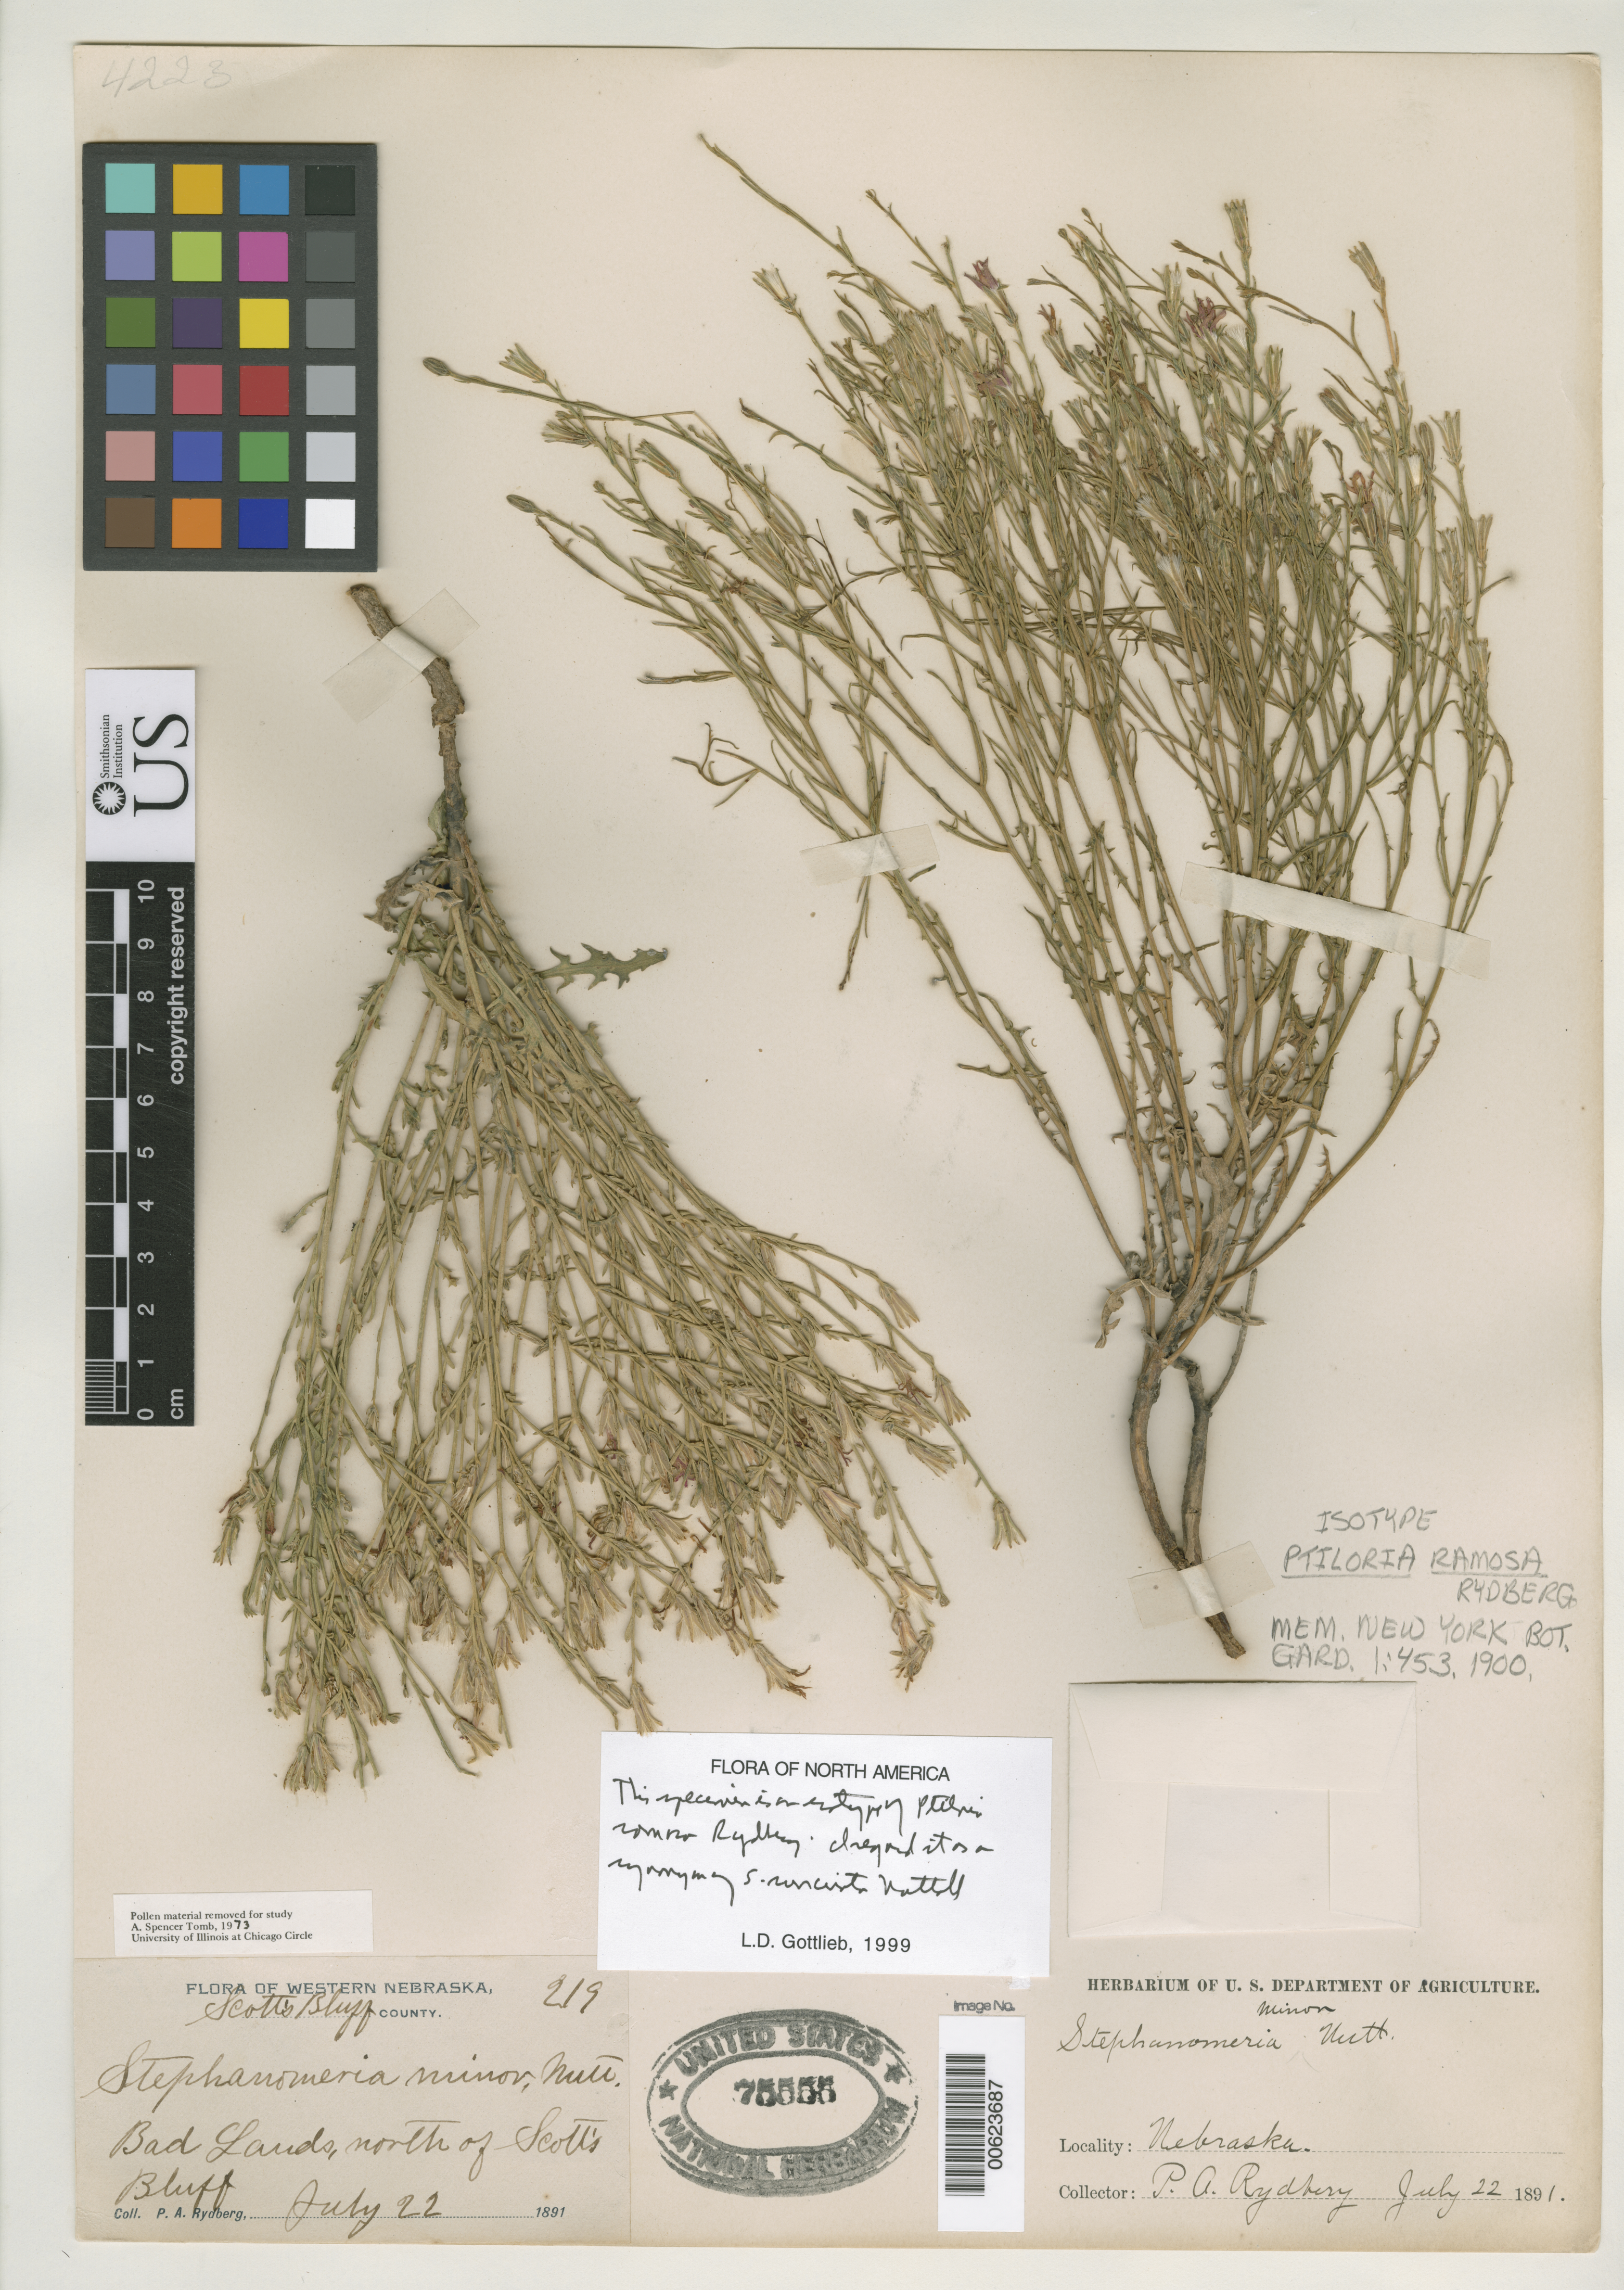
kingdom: Plantae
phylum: Tracheophyta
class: Magnoliopsida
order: Asterales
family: Asteraceae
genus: Ptiloria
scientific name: Ptiloria ramosa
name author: Rydb.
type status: Isotype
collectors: P. A. Rydberg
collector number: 219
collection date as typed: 22 Jul 1891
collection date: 1891-07-22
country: United States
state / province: Nebraska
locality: Badlands, N of Scott's Bluff.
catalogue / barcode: US 75555